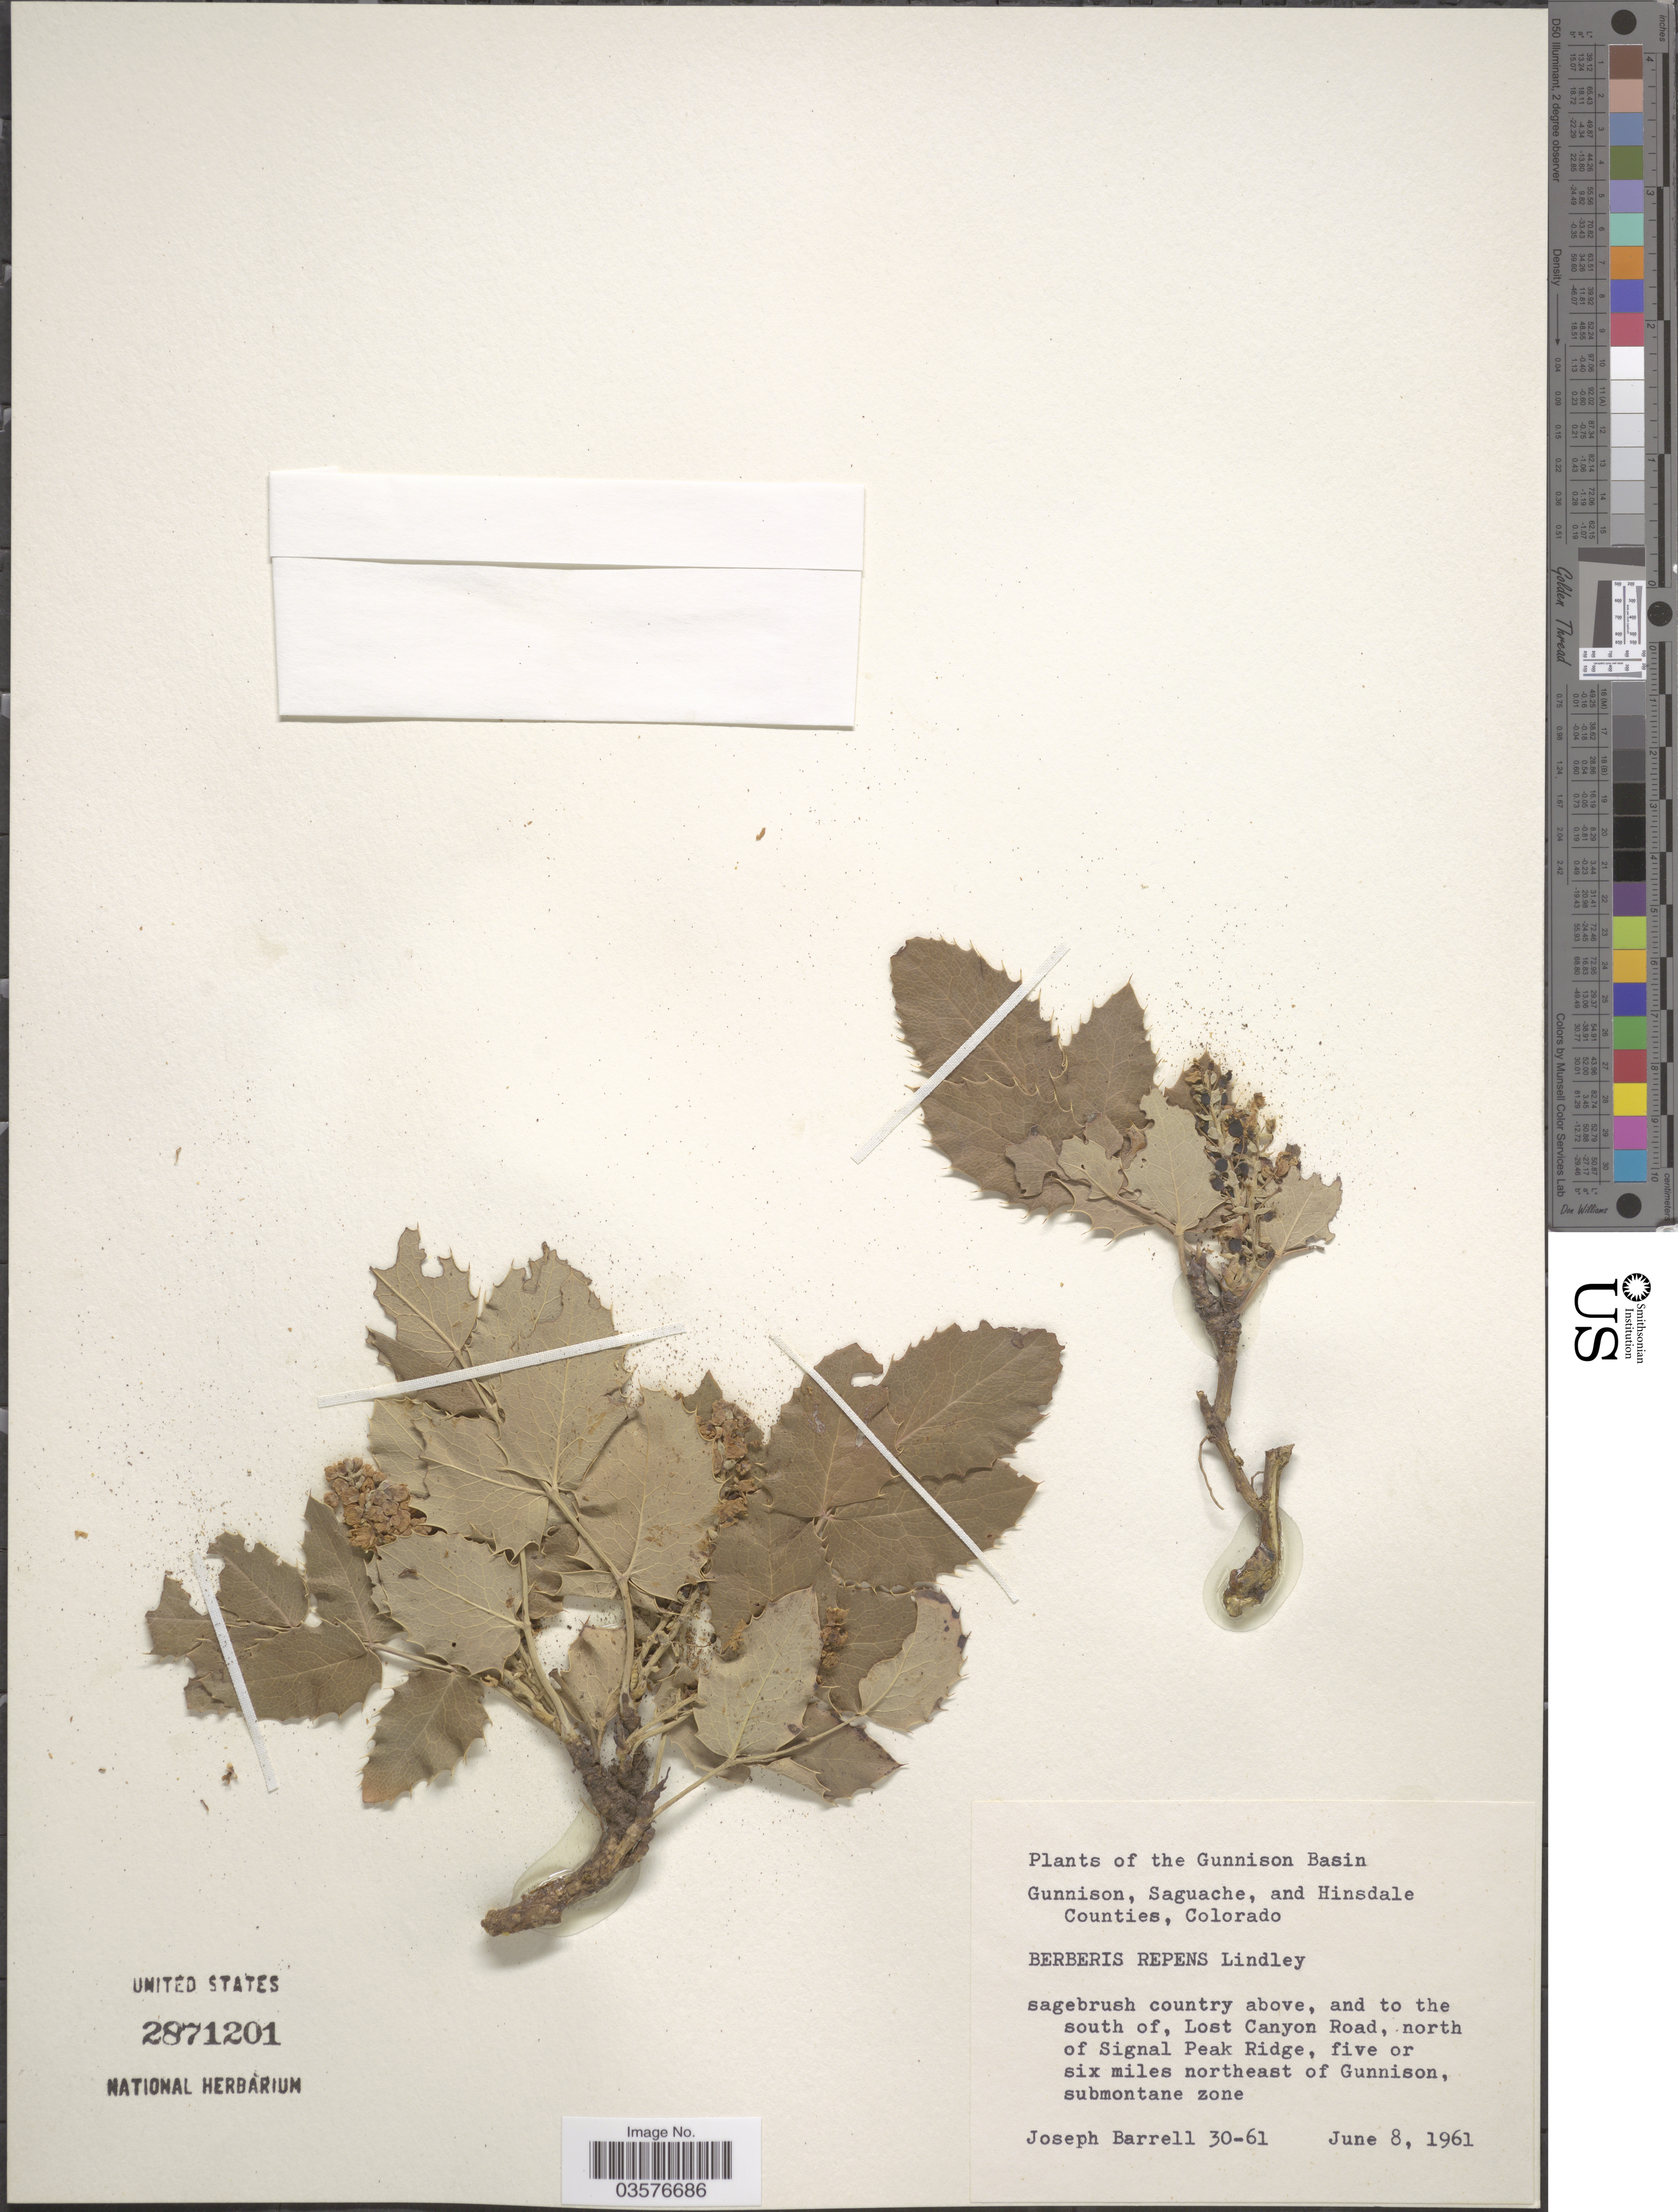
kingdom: Plantae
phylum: Tracheophyta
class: Magnoliopsida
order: Ranunculales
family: Berberidaceae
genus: Mahonia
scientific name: Mahonia repens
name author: (Lindl.) G. Don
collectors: J. Barrell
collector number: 30-61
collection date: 1961-06-08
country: United States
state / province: Colorado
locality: The Gunnison Basin. Sagebrush country above, and to the south of, Lost Canyon Road, north of Signal Peak Ridge, five or six miles northeast of Gunnison, submontane zone.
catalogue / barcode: US 2871201